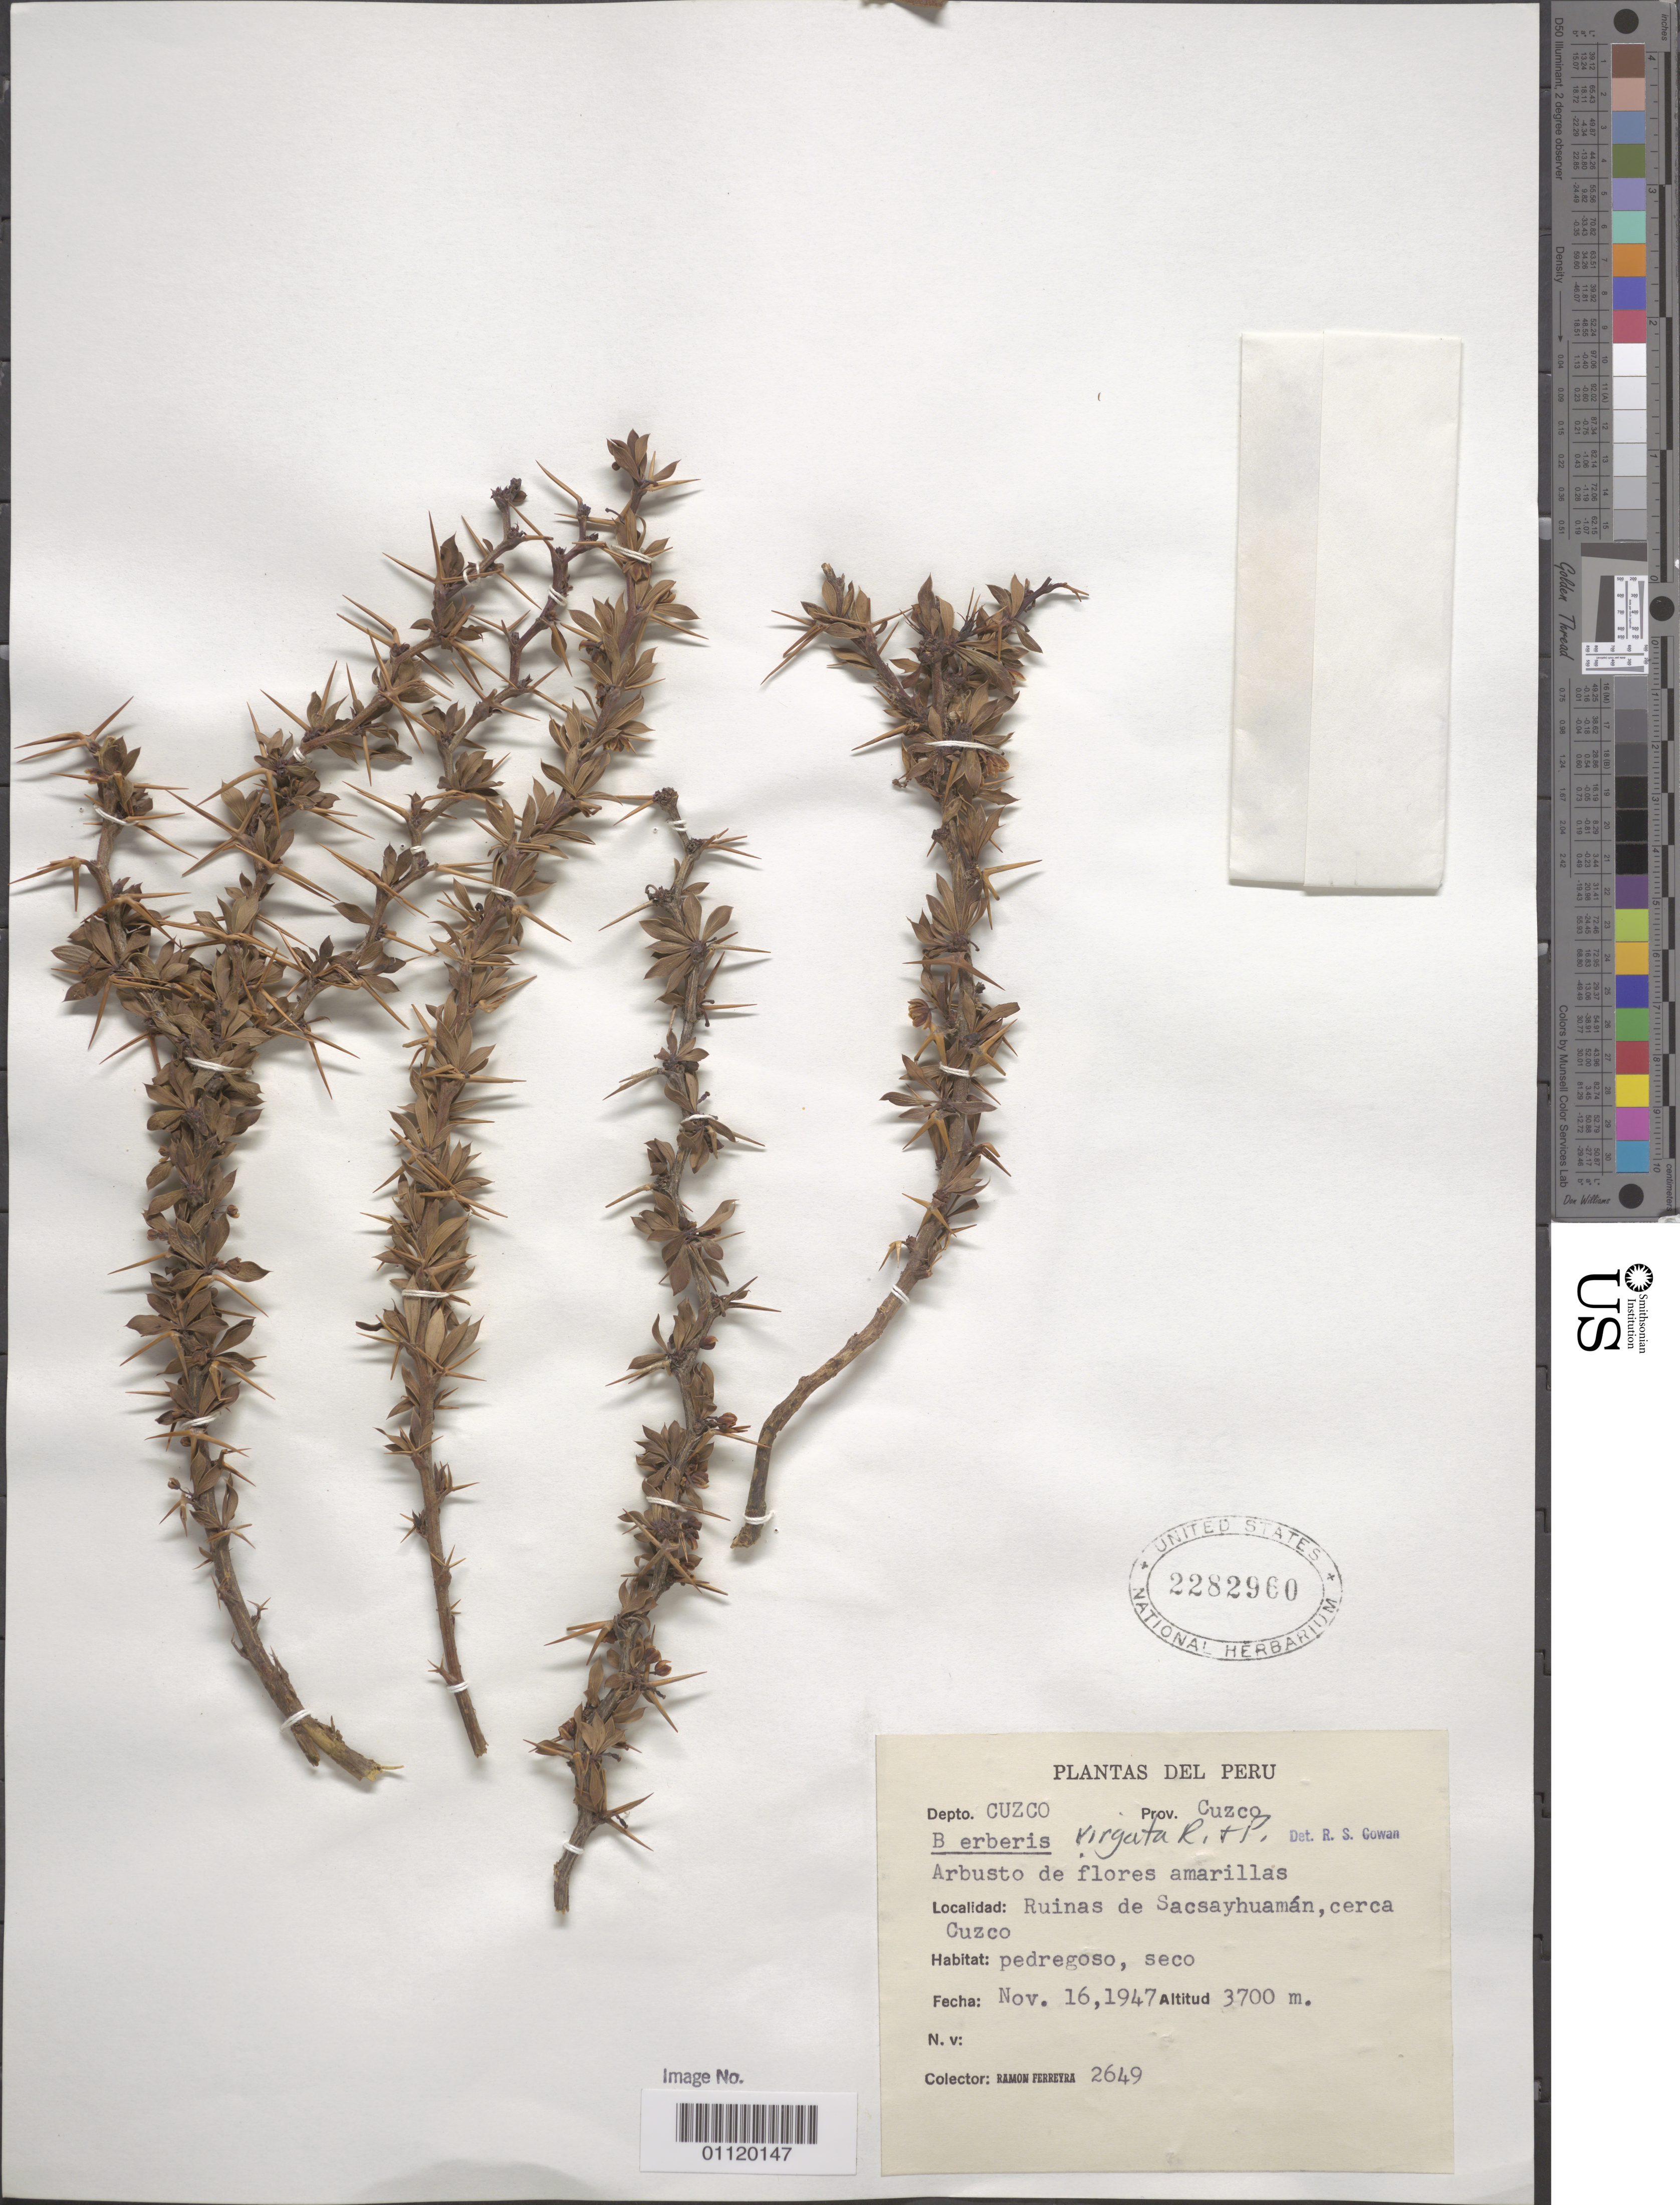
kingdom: Plantae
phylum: Tracheophyta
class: Magnoliopsida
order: Ranunculales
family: Berberidaceae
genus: Berberis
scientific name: Berberis virgata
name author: Ruiz & Pav.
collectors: R. A. Ferreyra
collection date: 1947-11-16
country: Peru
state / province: Cusco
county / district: Cusco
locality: Ruins of Sacsayhuamán, near Cuzco. Stony, dry habitat.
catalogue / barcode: US 2282960